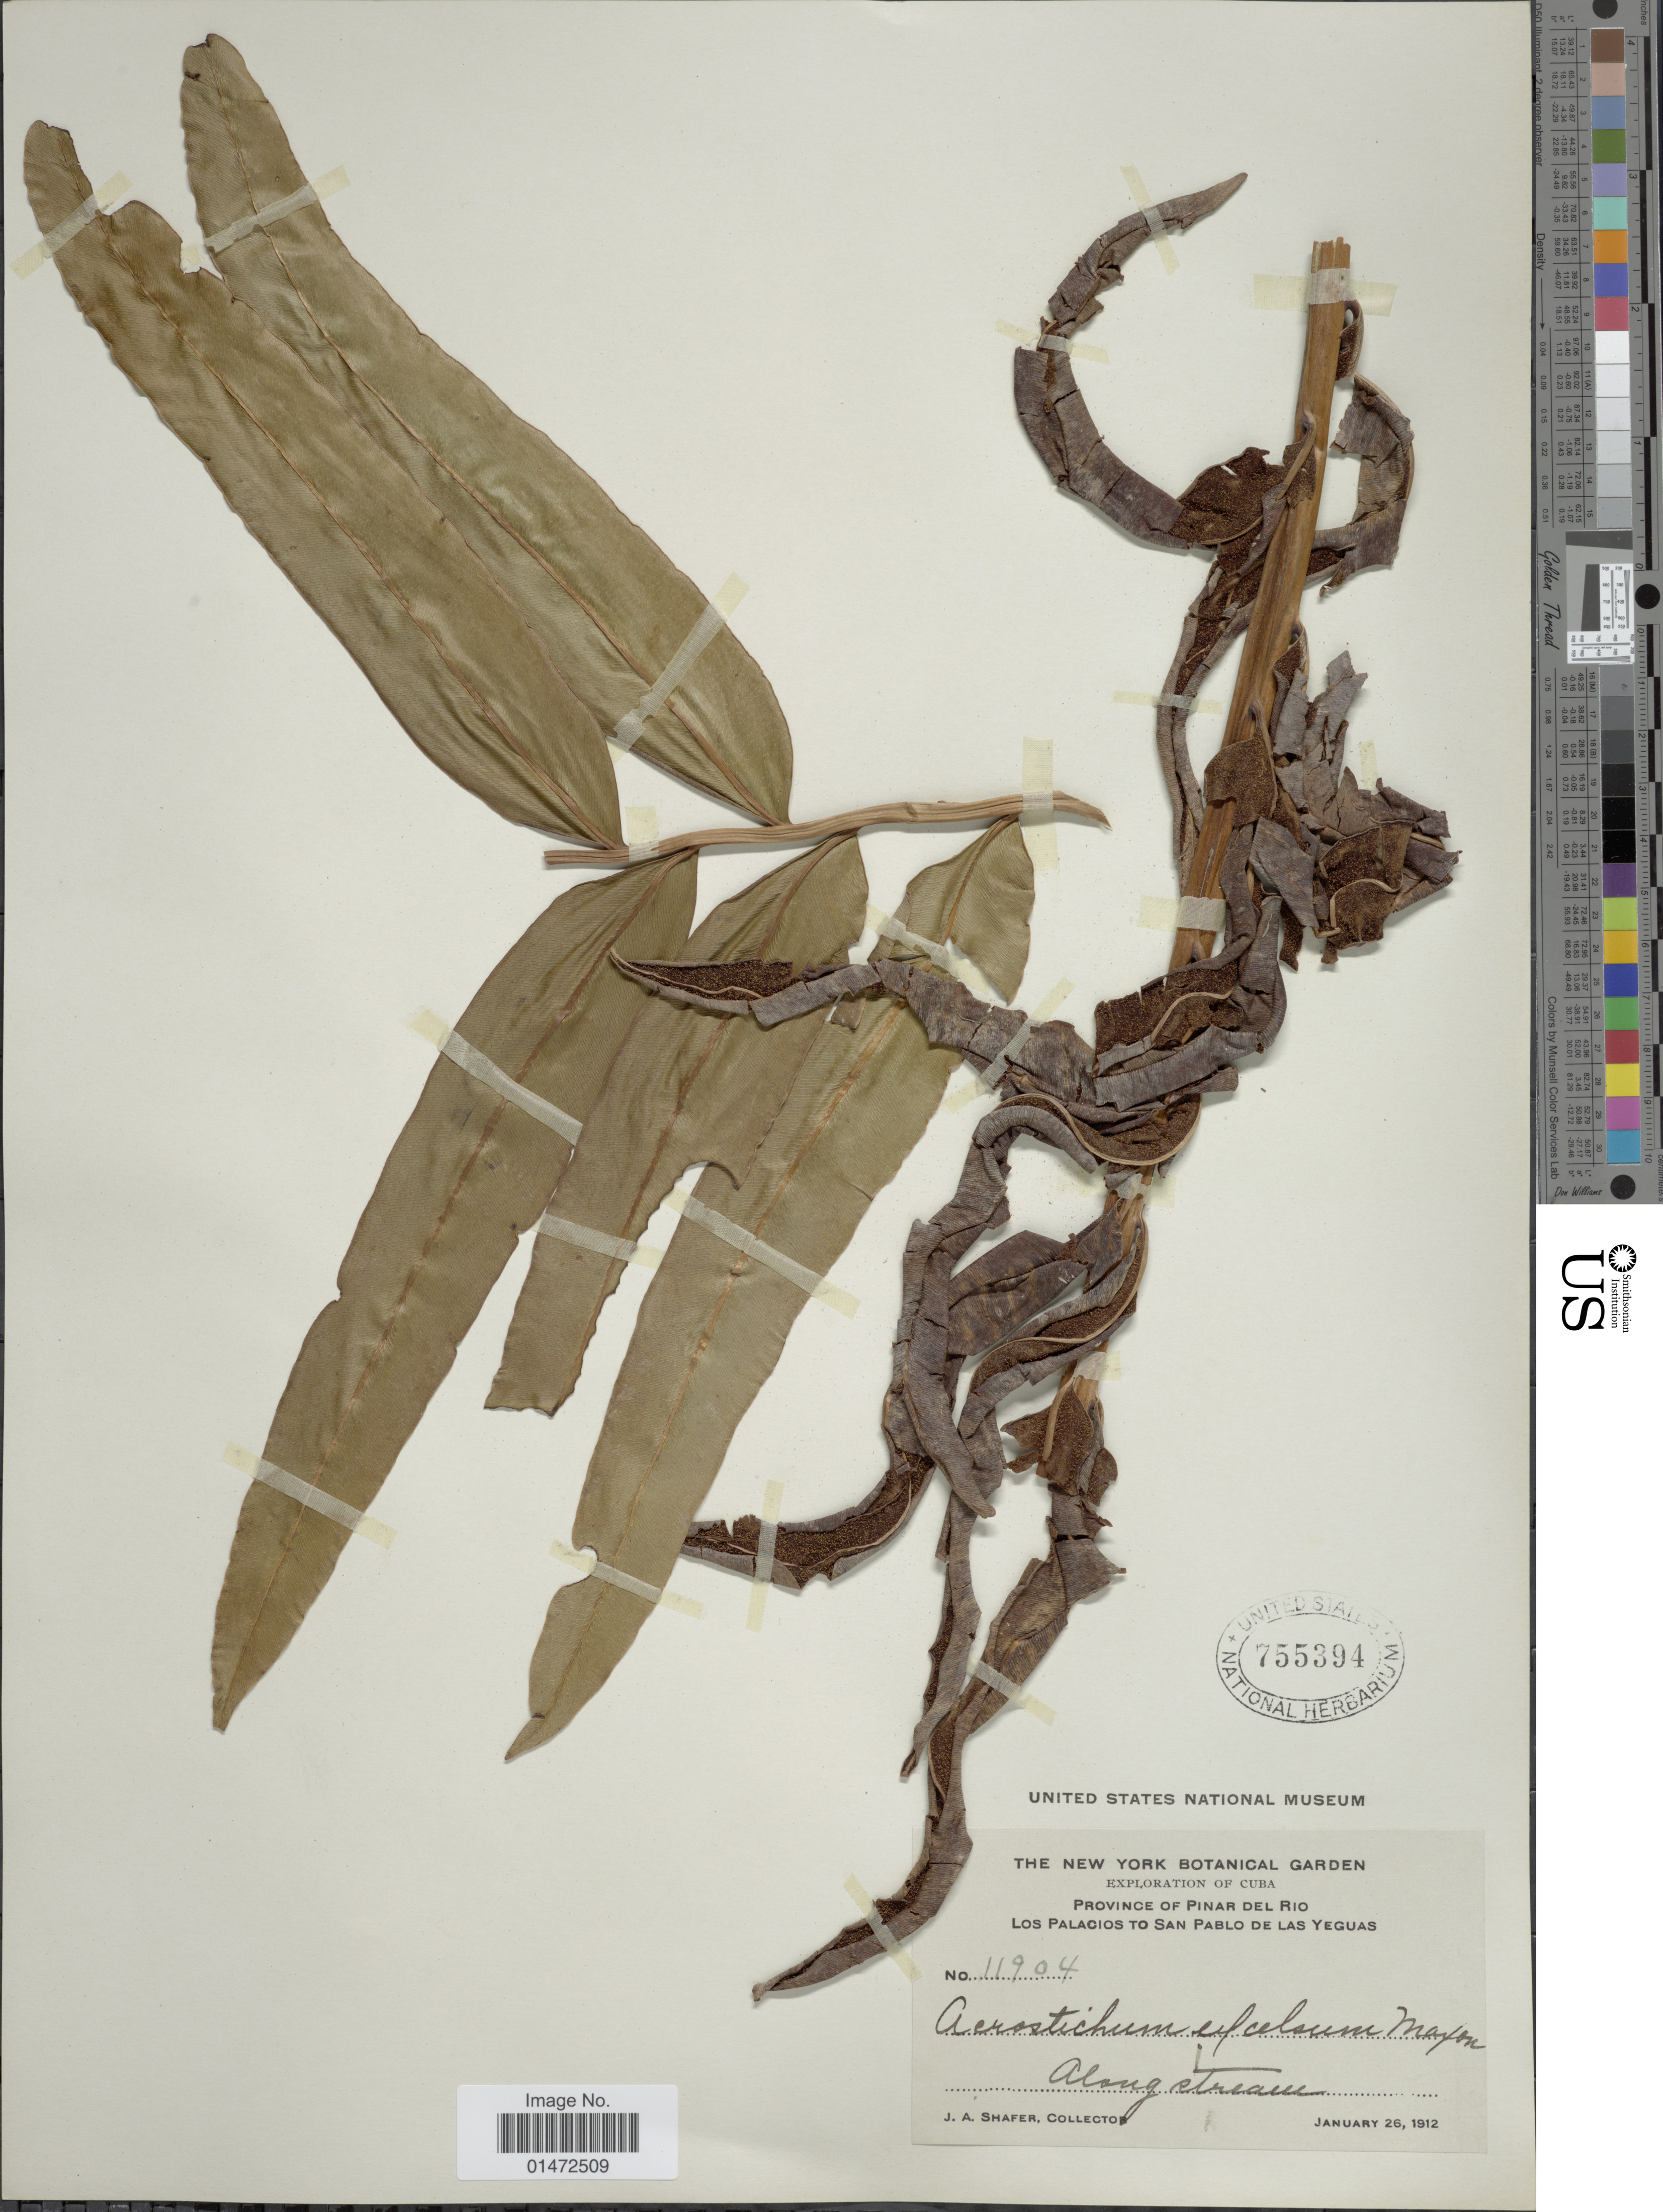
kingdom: Plantae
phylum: Tracheophyta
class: Polypodiopsida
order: Polypodiales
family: Pteridaceae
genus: Acrostichum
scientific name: Acrostichum danaeifolium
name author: Langsd. & Fisch.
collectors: J. A. Shafer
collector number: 11904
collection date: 1912-01-26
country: Cuba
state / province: Pinar del Río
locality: Los Palacios to San Pablo de las Yeguas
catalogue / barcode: US 755394